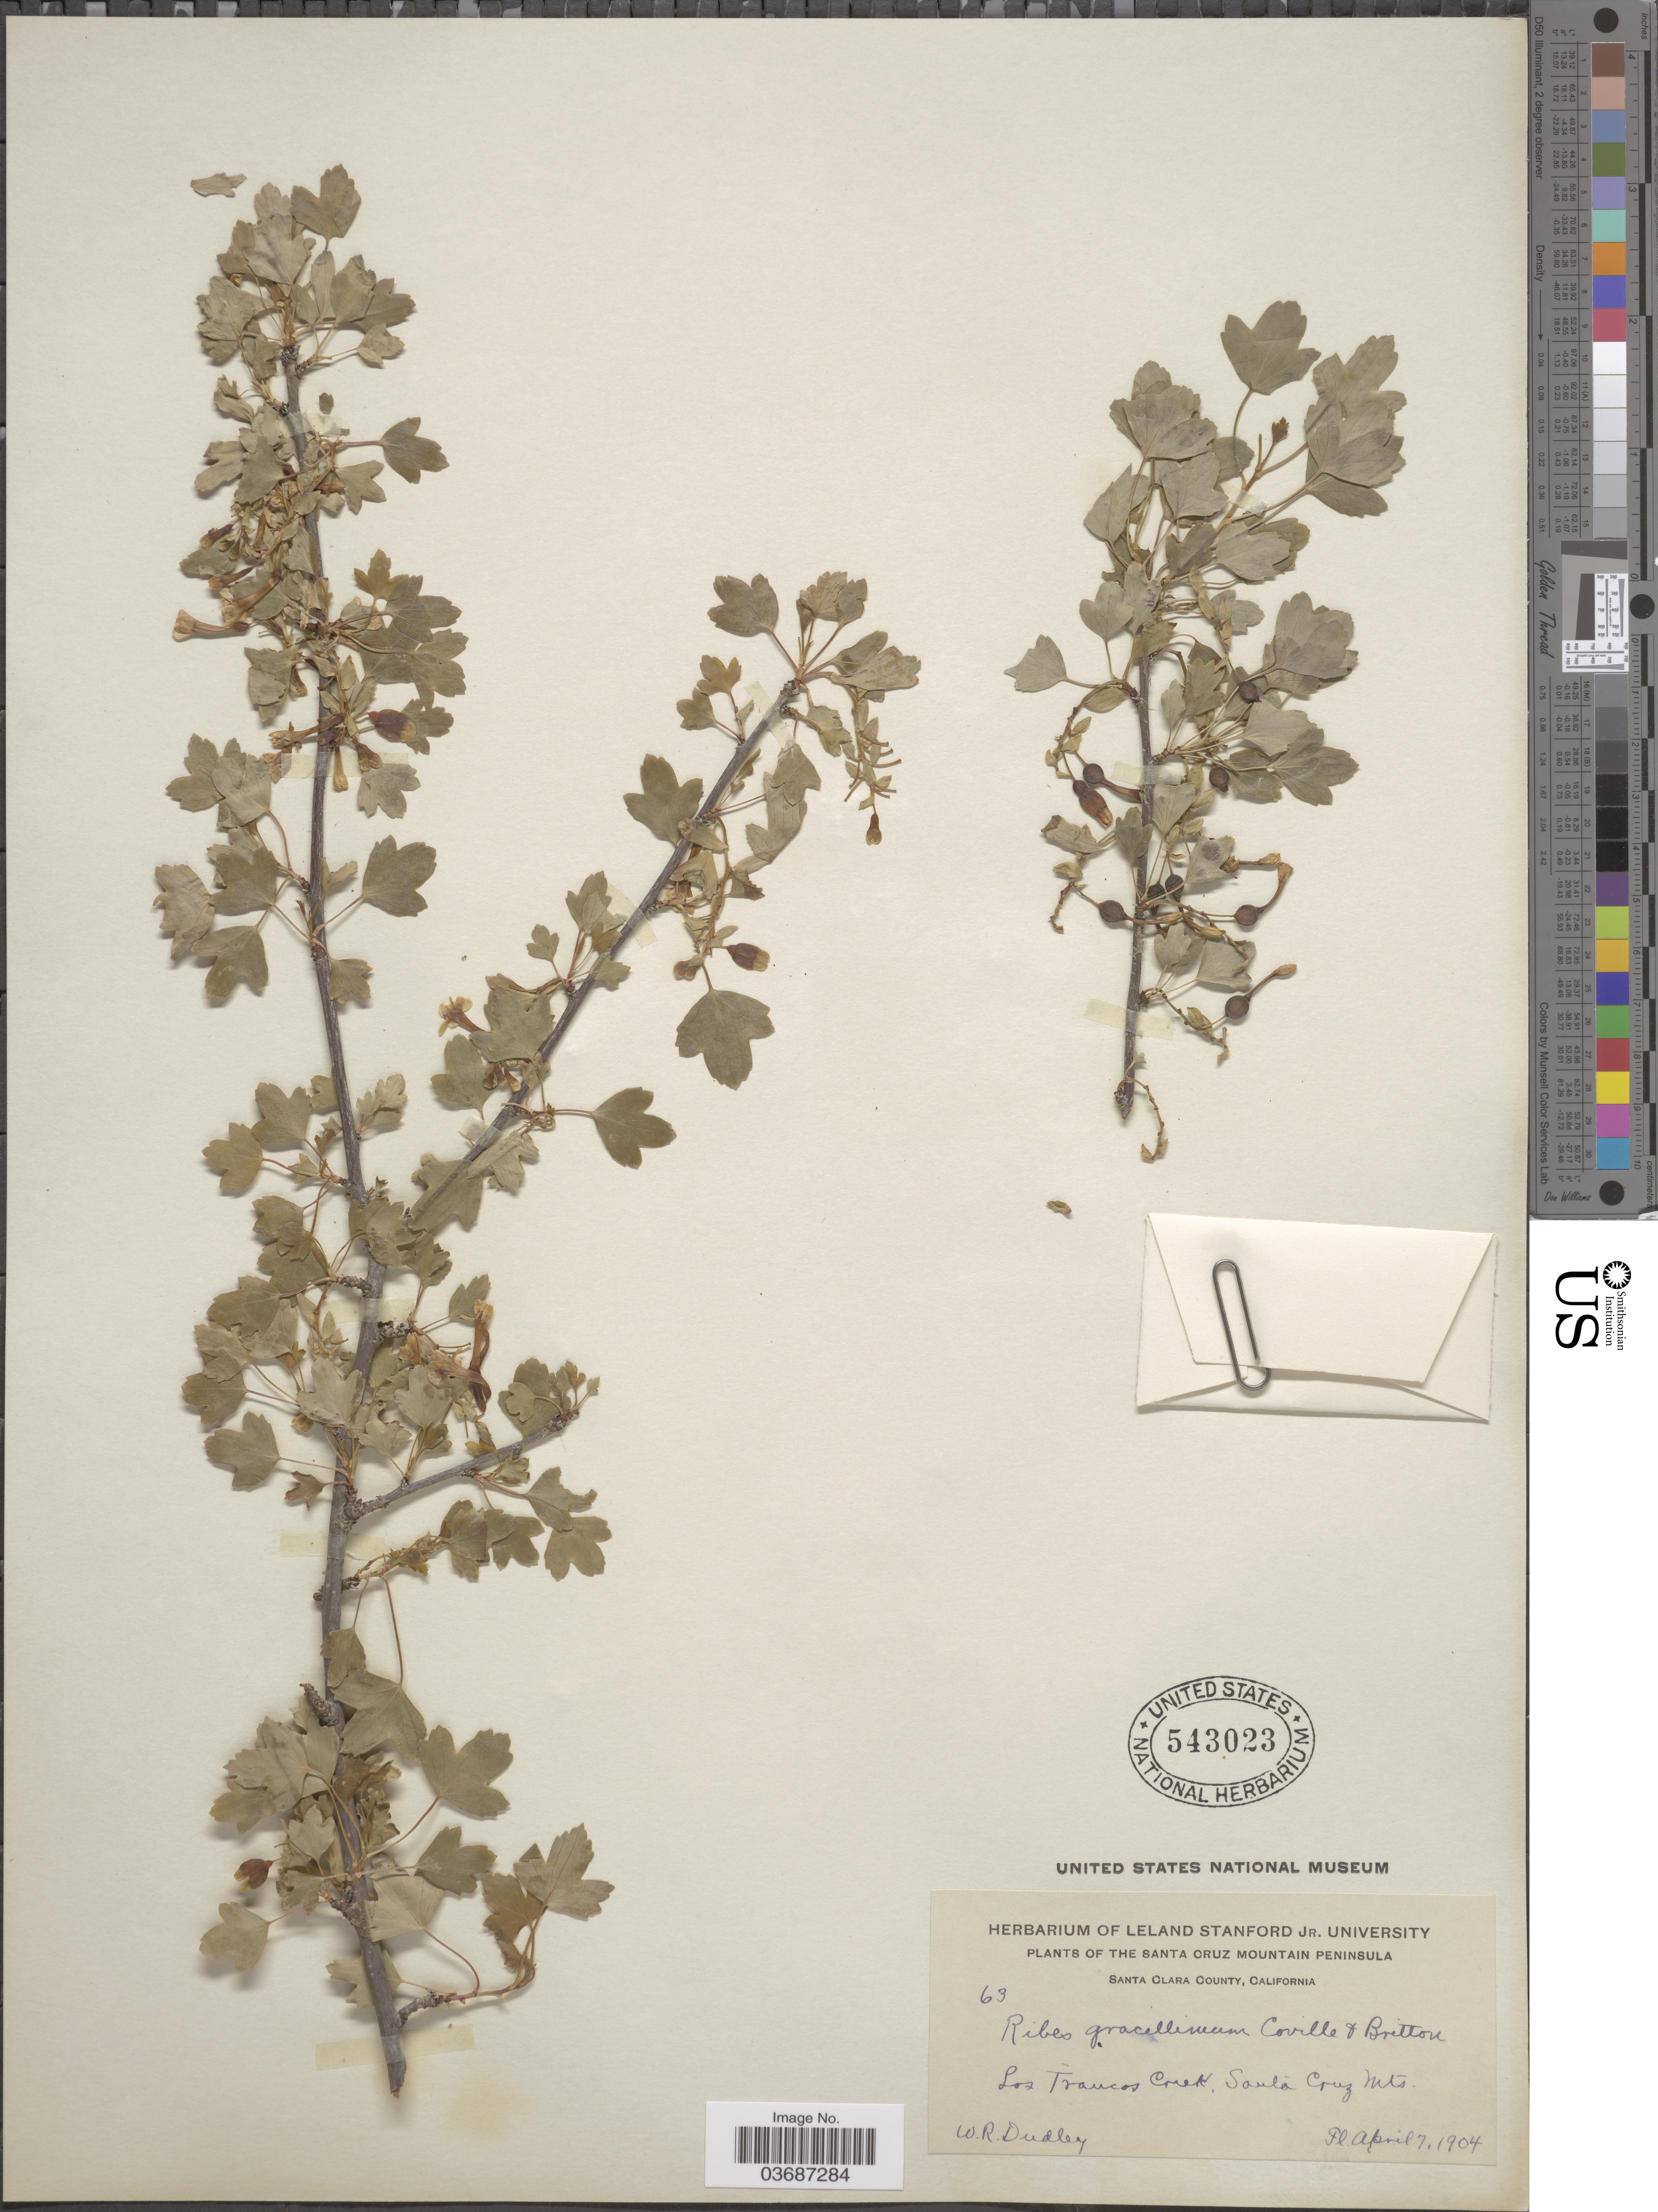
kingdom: Plantae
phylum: Tracheophyta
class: Magnoliopsida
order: Saxifragales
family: Grossulariaceae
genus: Ribes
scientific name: Ribes gracillimum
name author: Coville & Britton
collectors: W. Dudley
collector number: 63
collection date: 1904-04-07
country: United States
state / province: California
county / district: Santa Clara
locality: The Santa Cruz Mountain Peninsula. Santa Clara County. Los Trancos Creek, Santa Cruz Mts.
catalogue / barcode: US 543023